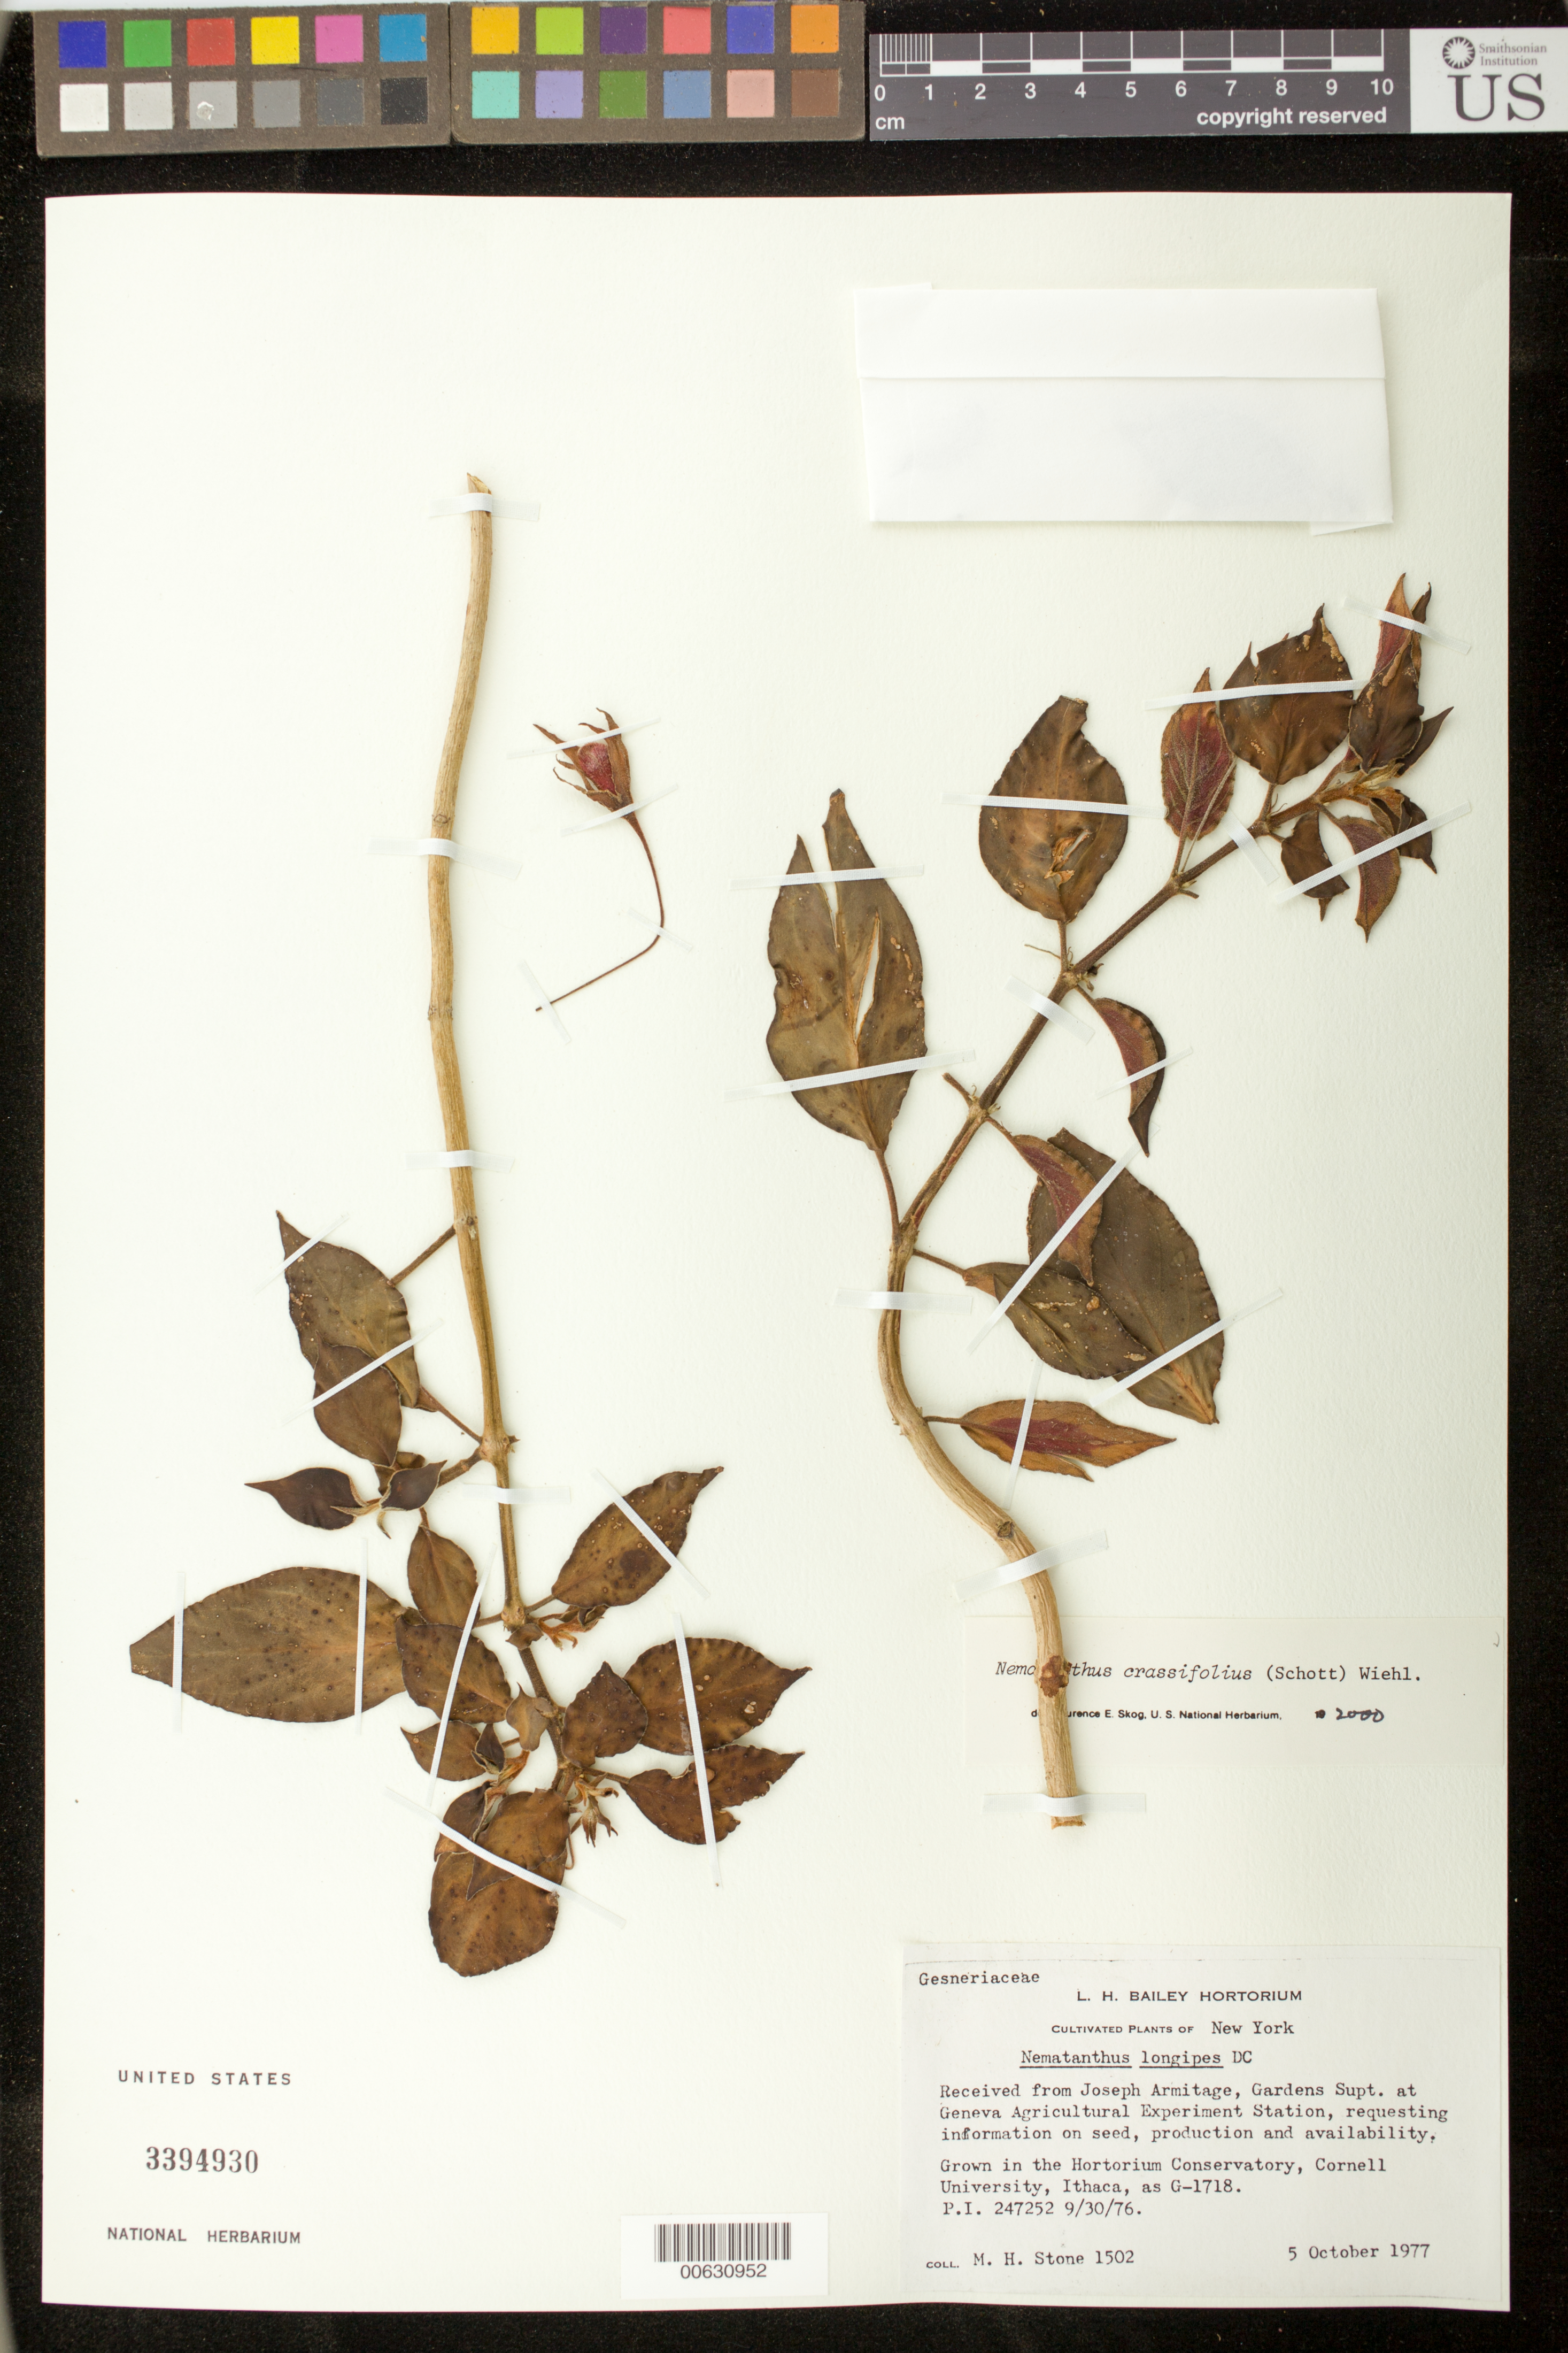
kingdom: Plantae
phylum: Tracheophyta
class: Magnoliopsida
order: Lamiales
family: Gesneriaceae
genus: Nematanthus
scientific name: Nematanthus crassifolius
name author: (Schott) Wiehler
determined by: Skog, Laurence E.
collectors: M. Stone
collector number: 1502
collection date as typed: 05 Oct 1977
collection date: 1977-10-05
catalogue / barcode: US 3394930